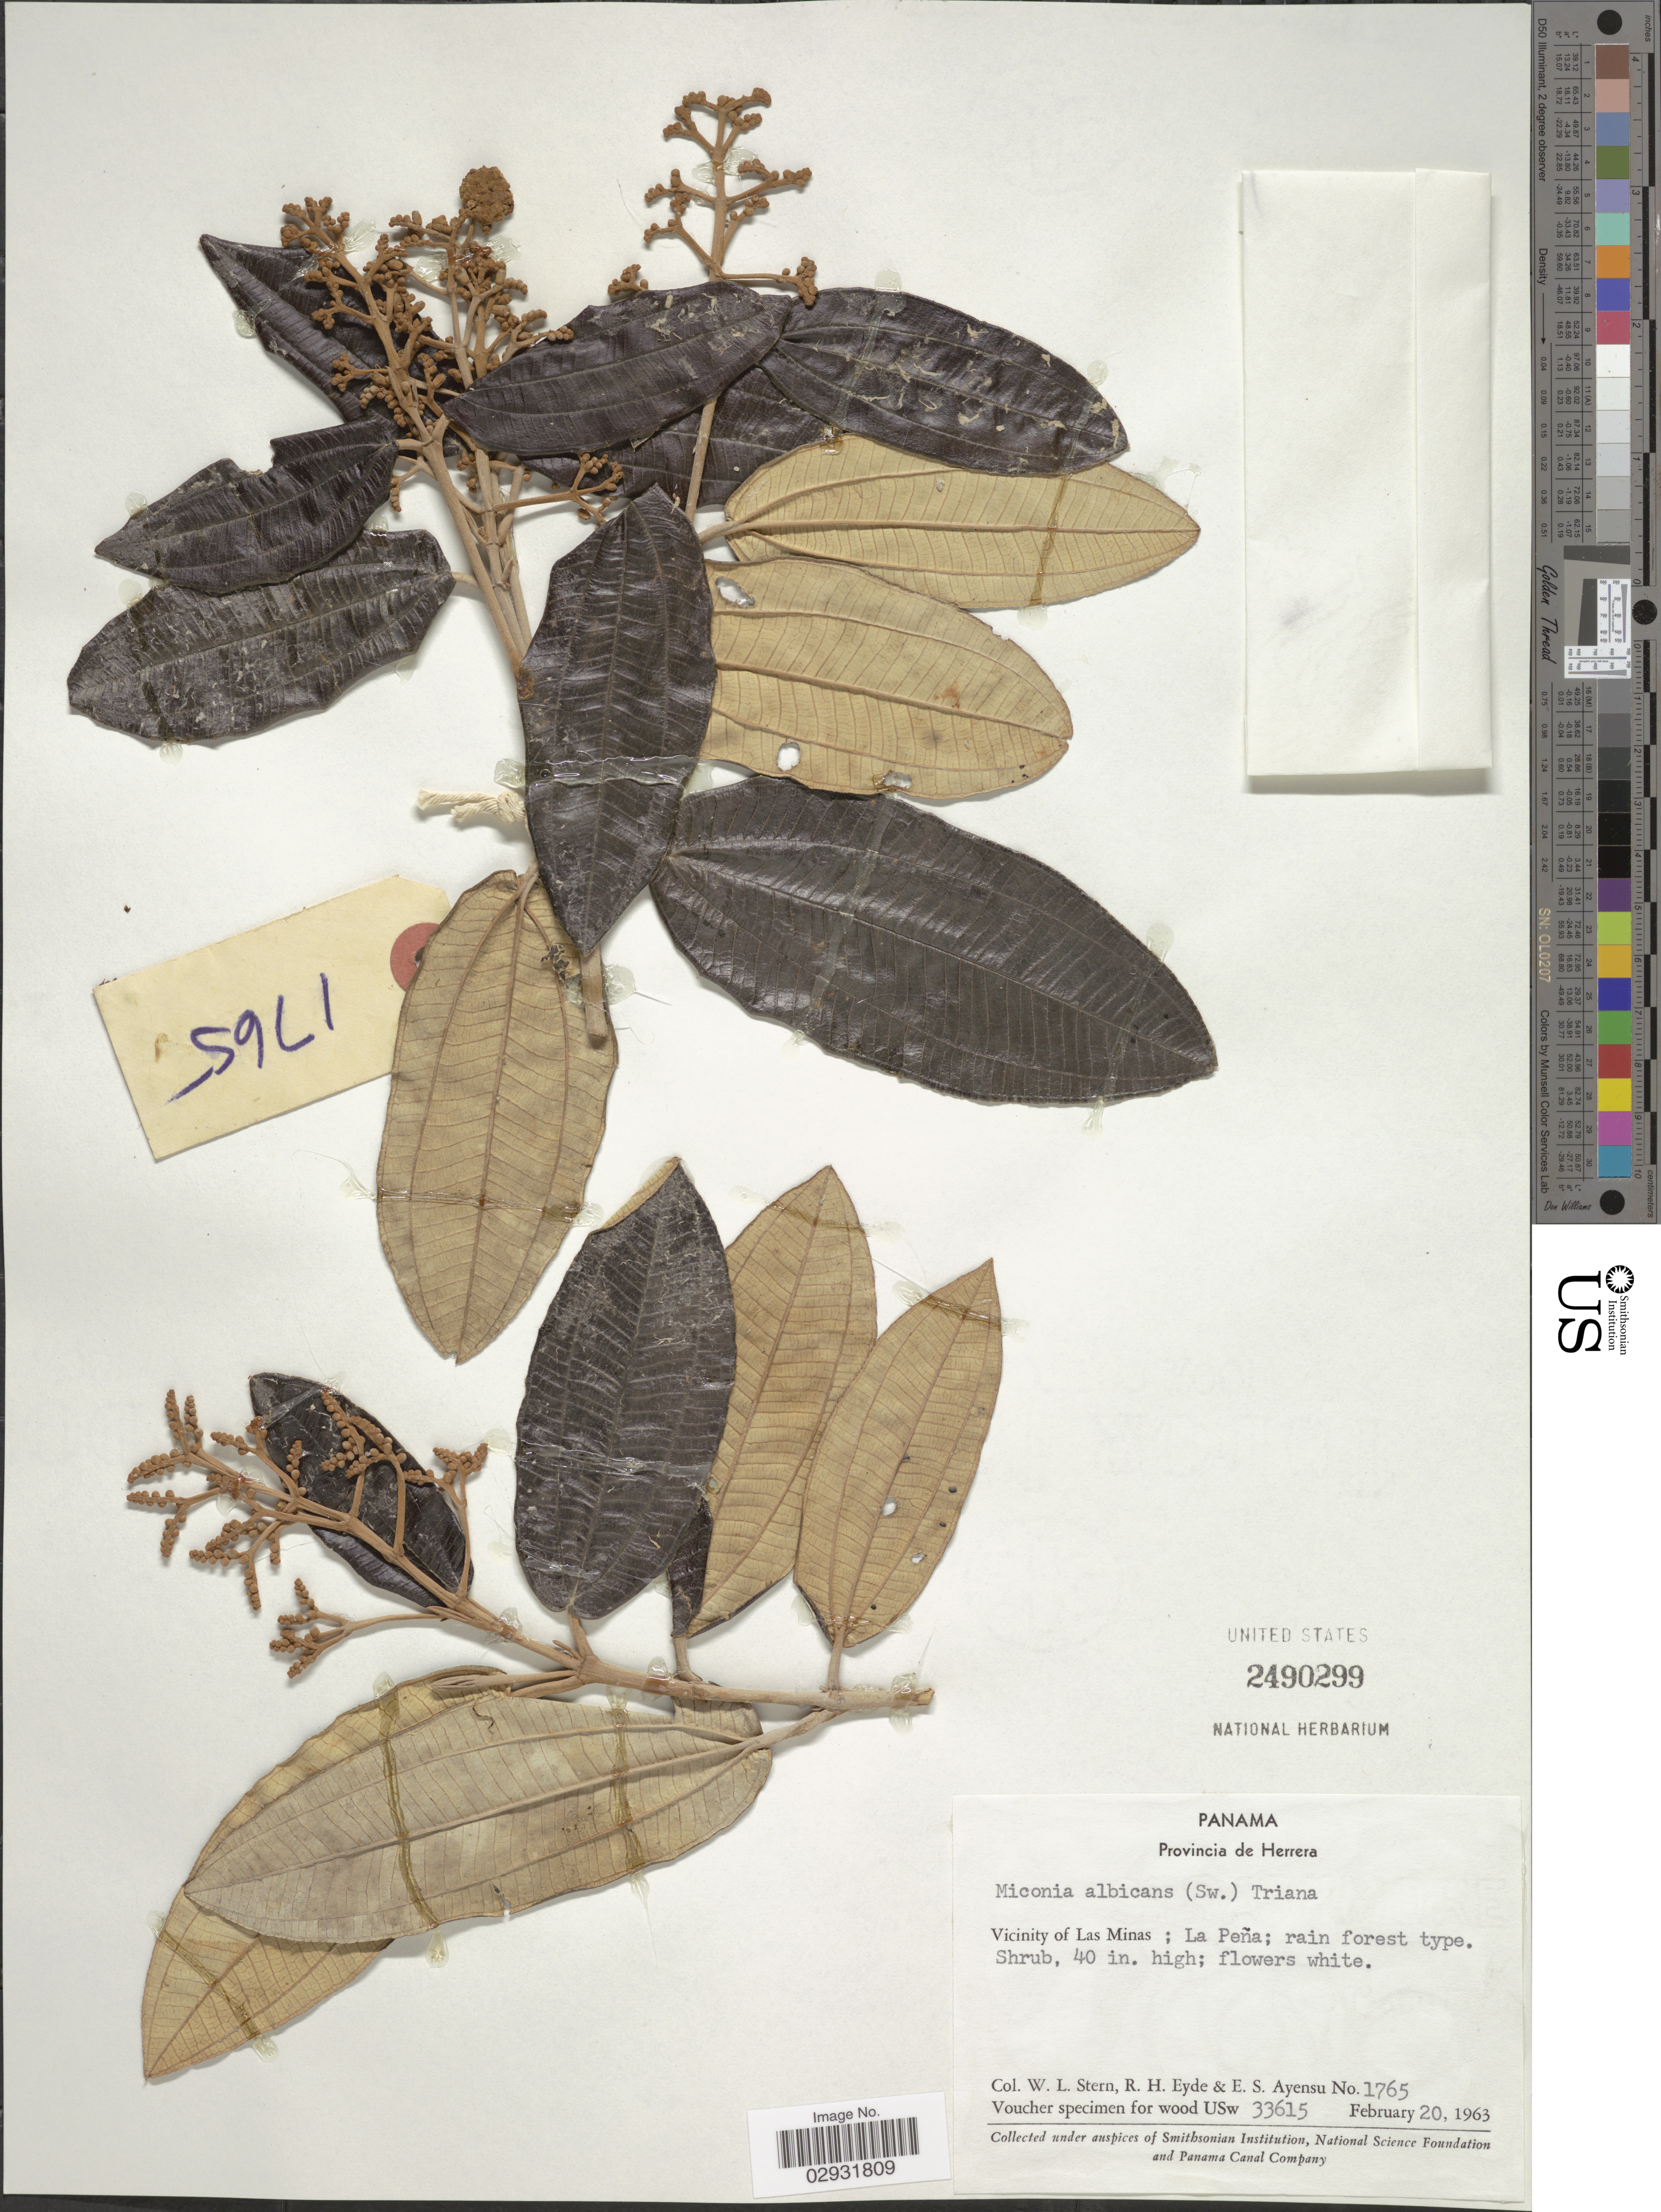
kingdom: Plantae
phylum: Tracheophyta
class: Magnoliopsida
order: Myrtales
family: Melastomataceae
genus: Miconia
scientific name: Miconia albicans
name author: (Sw.) Steud.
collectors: W. L. Stern, R. H. Eyde & E. S. Ayensu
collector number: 1765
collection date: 1963-02-20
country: Panama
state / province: Herrera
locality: Provincia de Herrera. Vicinity of Las Minas: La Peña; rain forest type.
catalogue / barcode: US 2490299